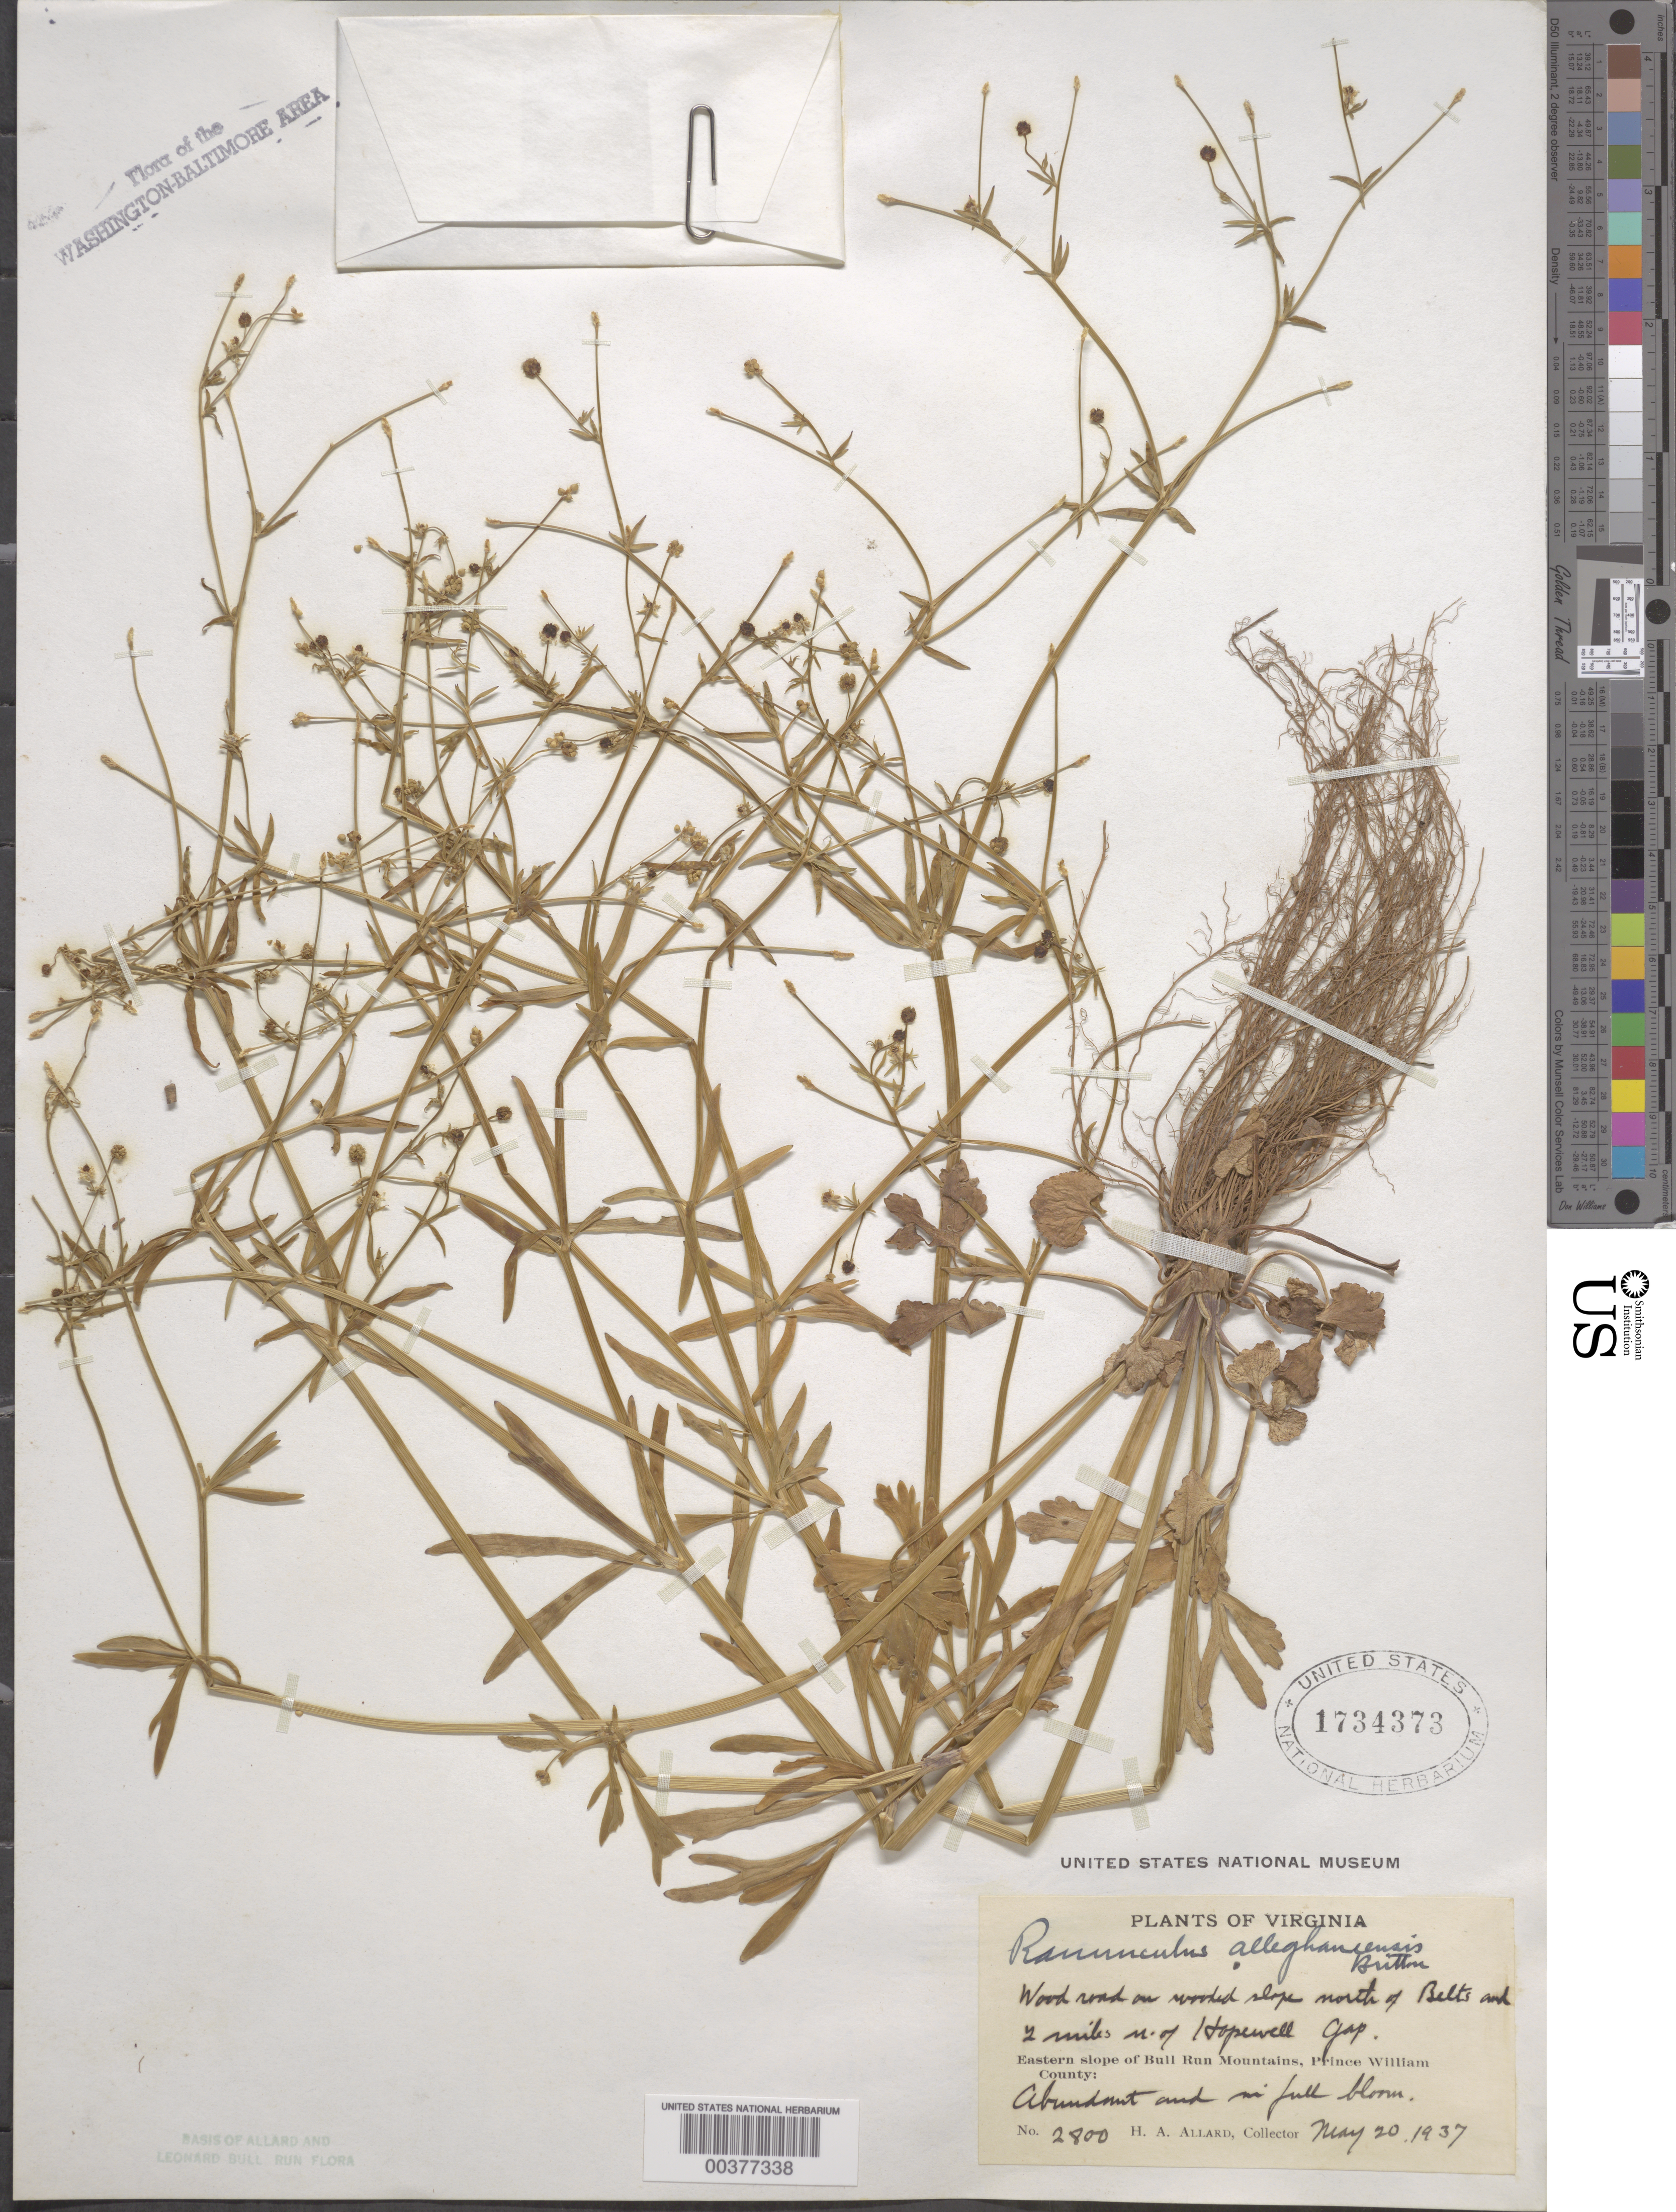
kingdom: Plantae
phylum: Tracheophyta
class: Magnoliopsida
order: Ranunculales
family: Ranunculaceae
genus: Ranunculus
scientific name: Ranunculus allegheniensis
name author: Britton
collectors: H. A. Allard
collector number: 2800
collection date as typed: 20 May 1937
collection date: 1937-05-20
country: United States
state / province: Virginia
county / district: Prince William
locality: North of Hopewell Gap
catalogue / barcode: US 1734373